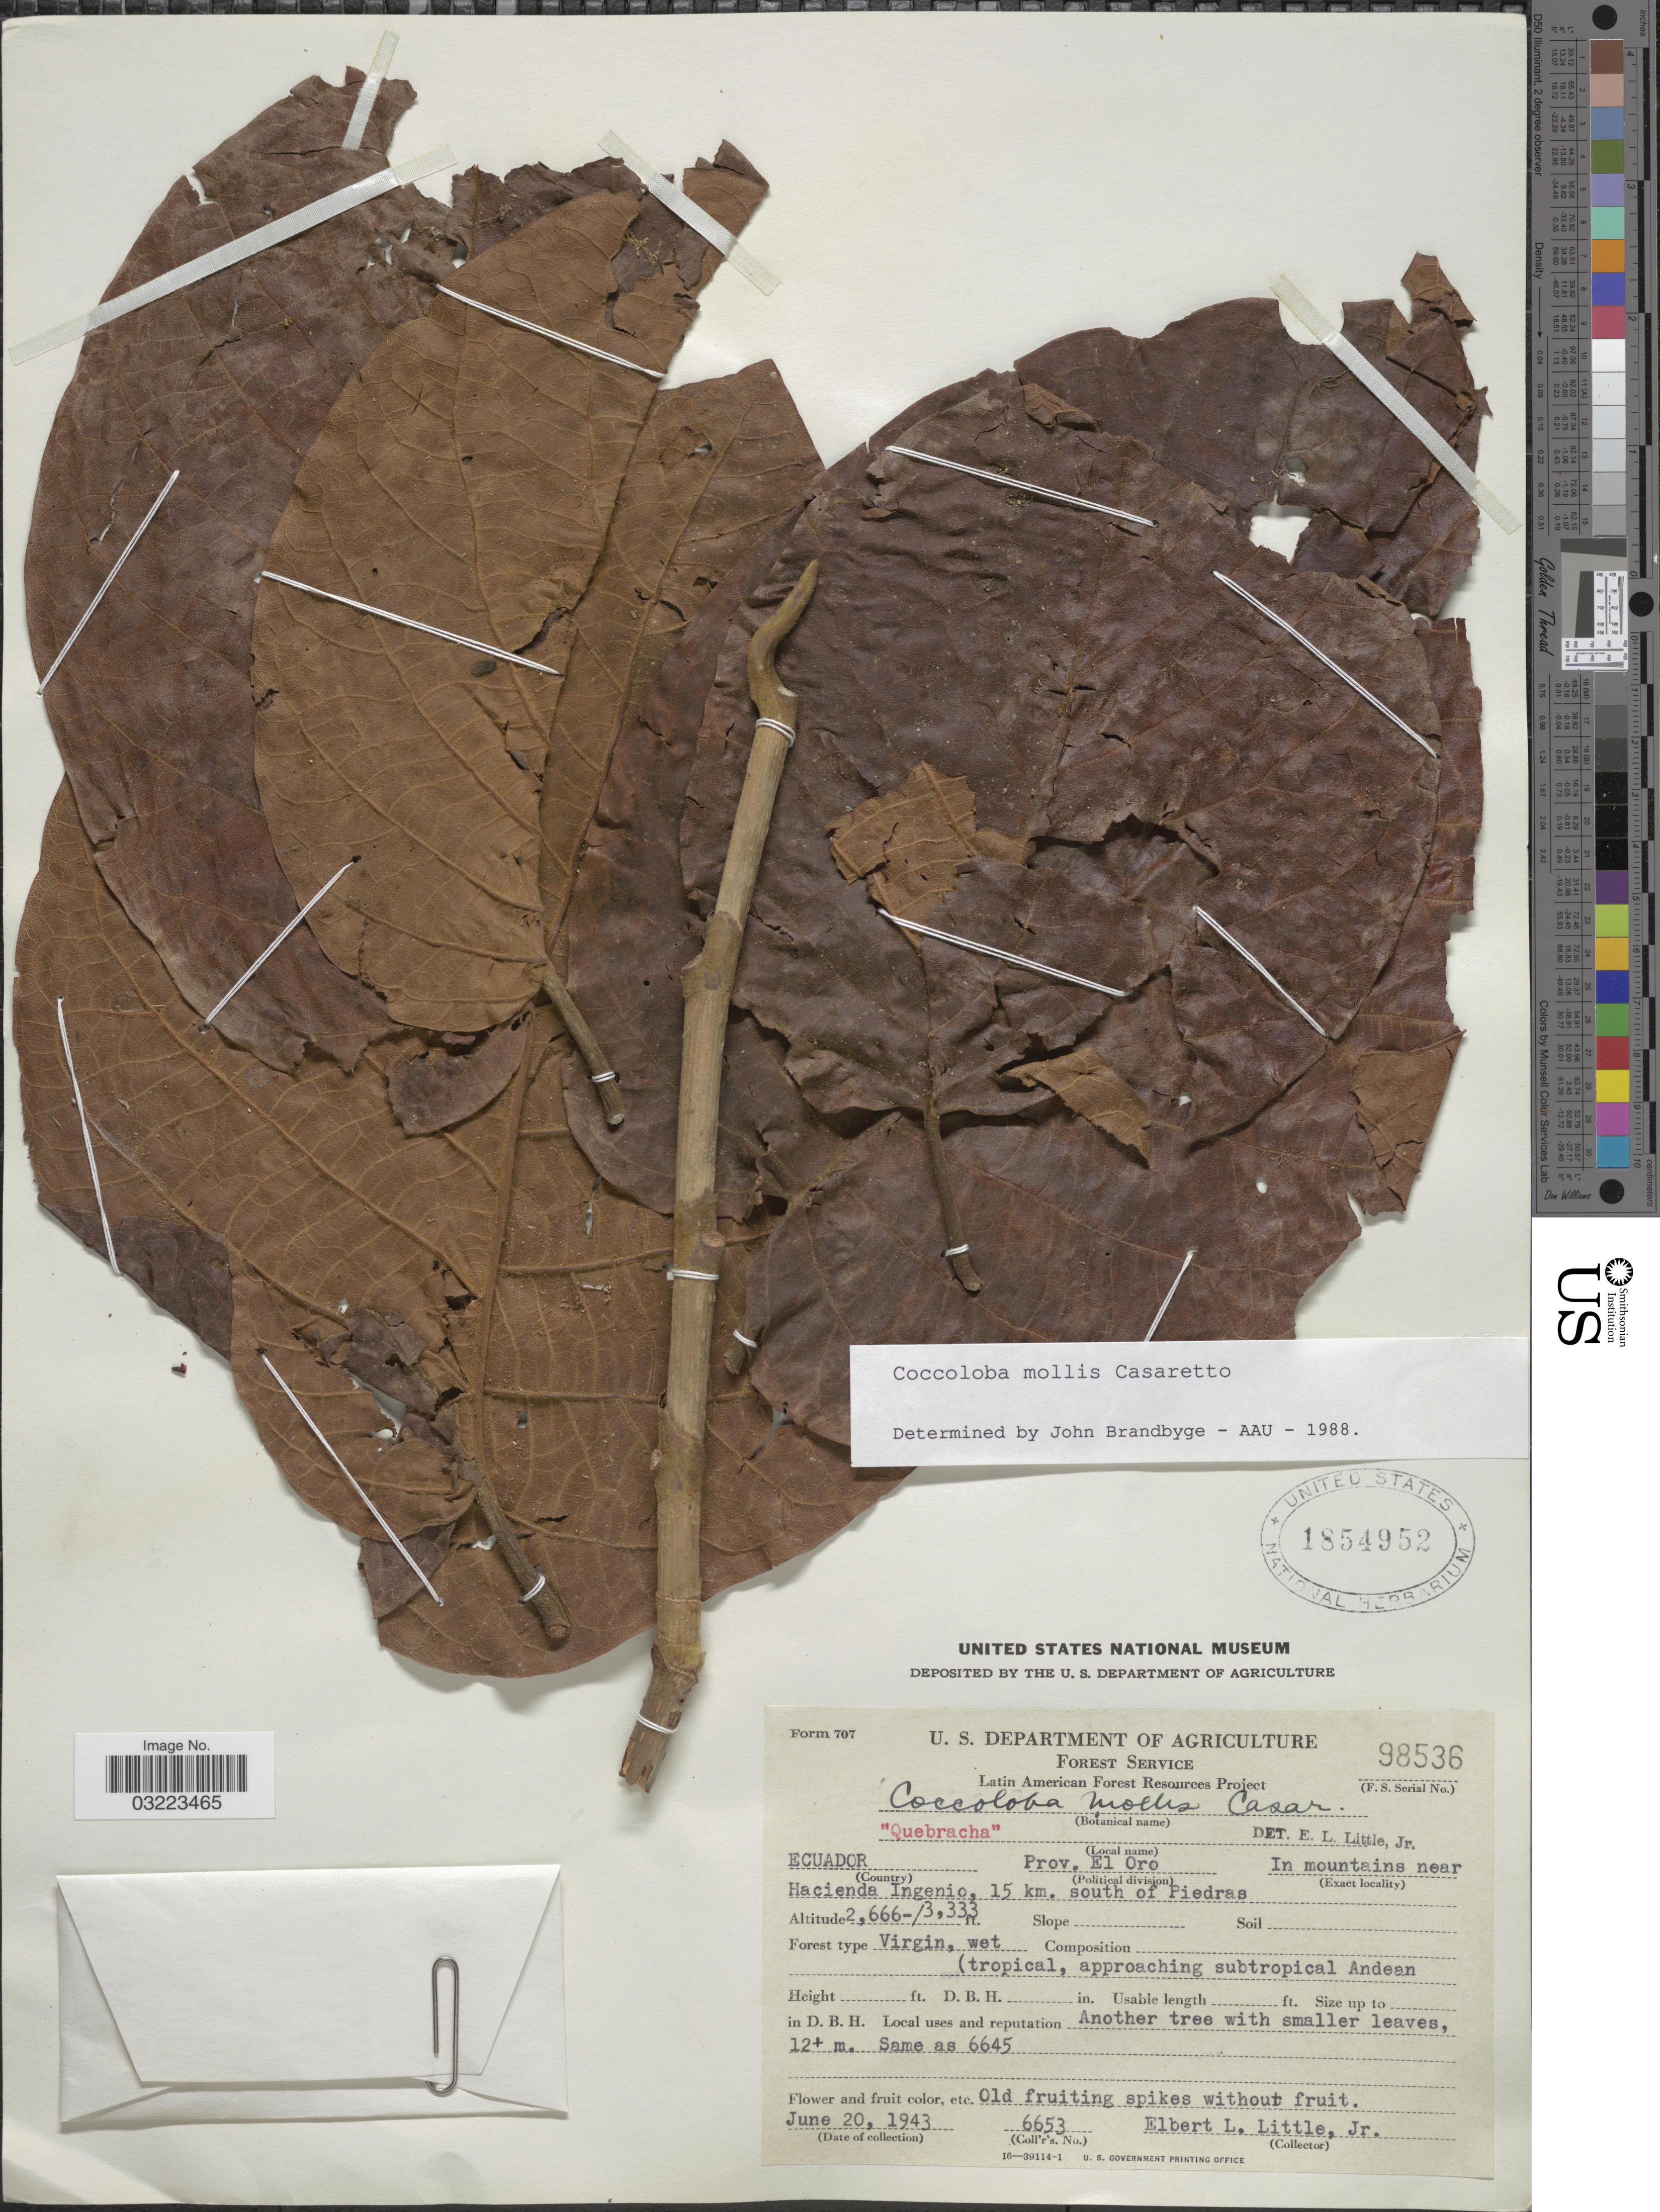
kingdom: Plantae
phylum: Tracheophyta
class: Magnoliopsida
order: Caryophyllales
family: Polygonaceae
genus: Coccoloba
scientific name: Coccoloba mollis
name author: Casar.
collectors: E. L. Little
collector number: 6653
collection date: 1943-06-20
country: Ecuador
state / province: El Oro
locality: In mountains near Hacienda Ingenio, 15 km. south of Piedras.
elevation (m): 0.8128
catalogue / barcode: US 1854952